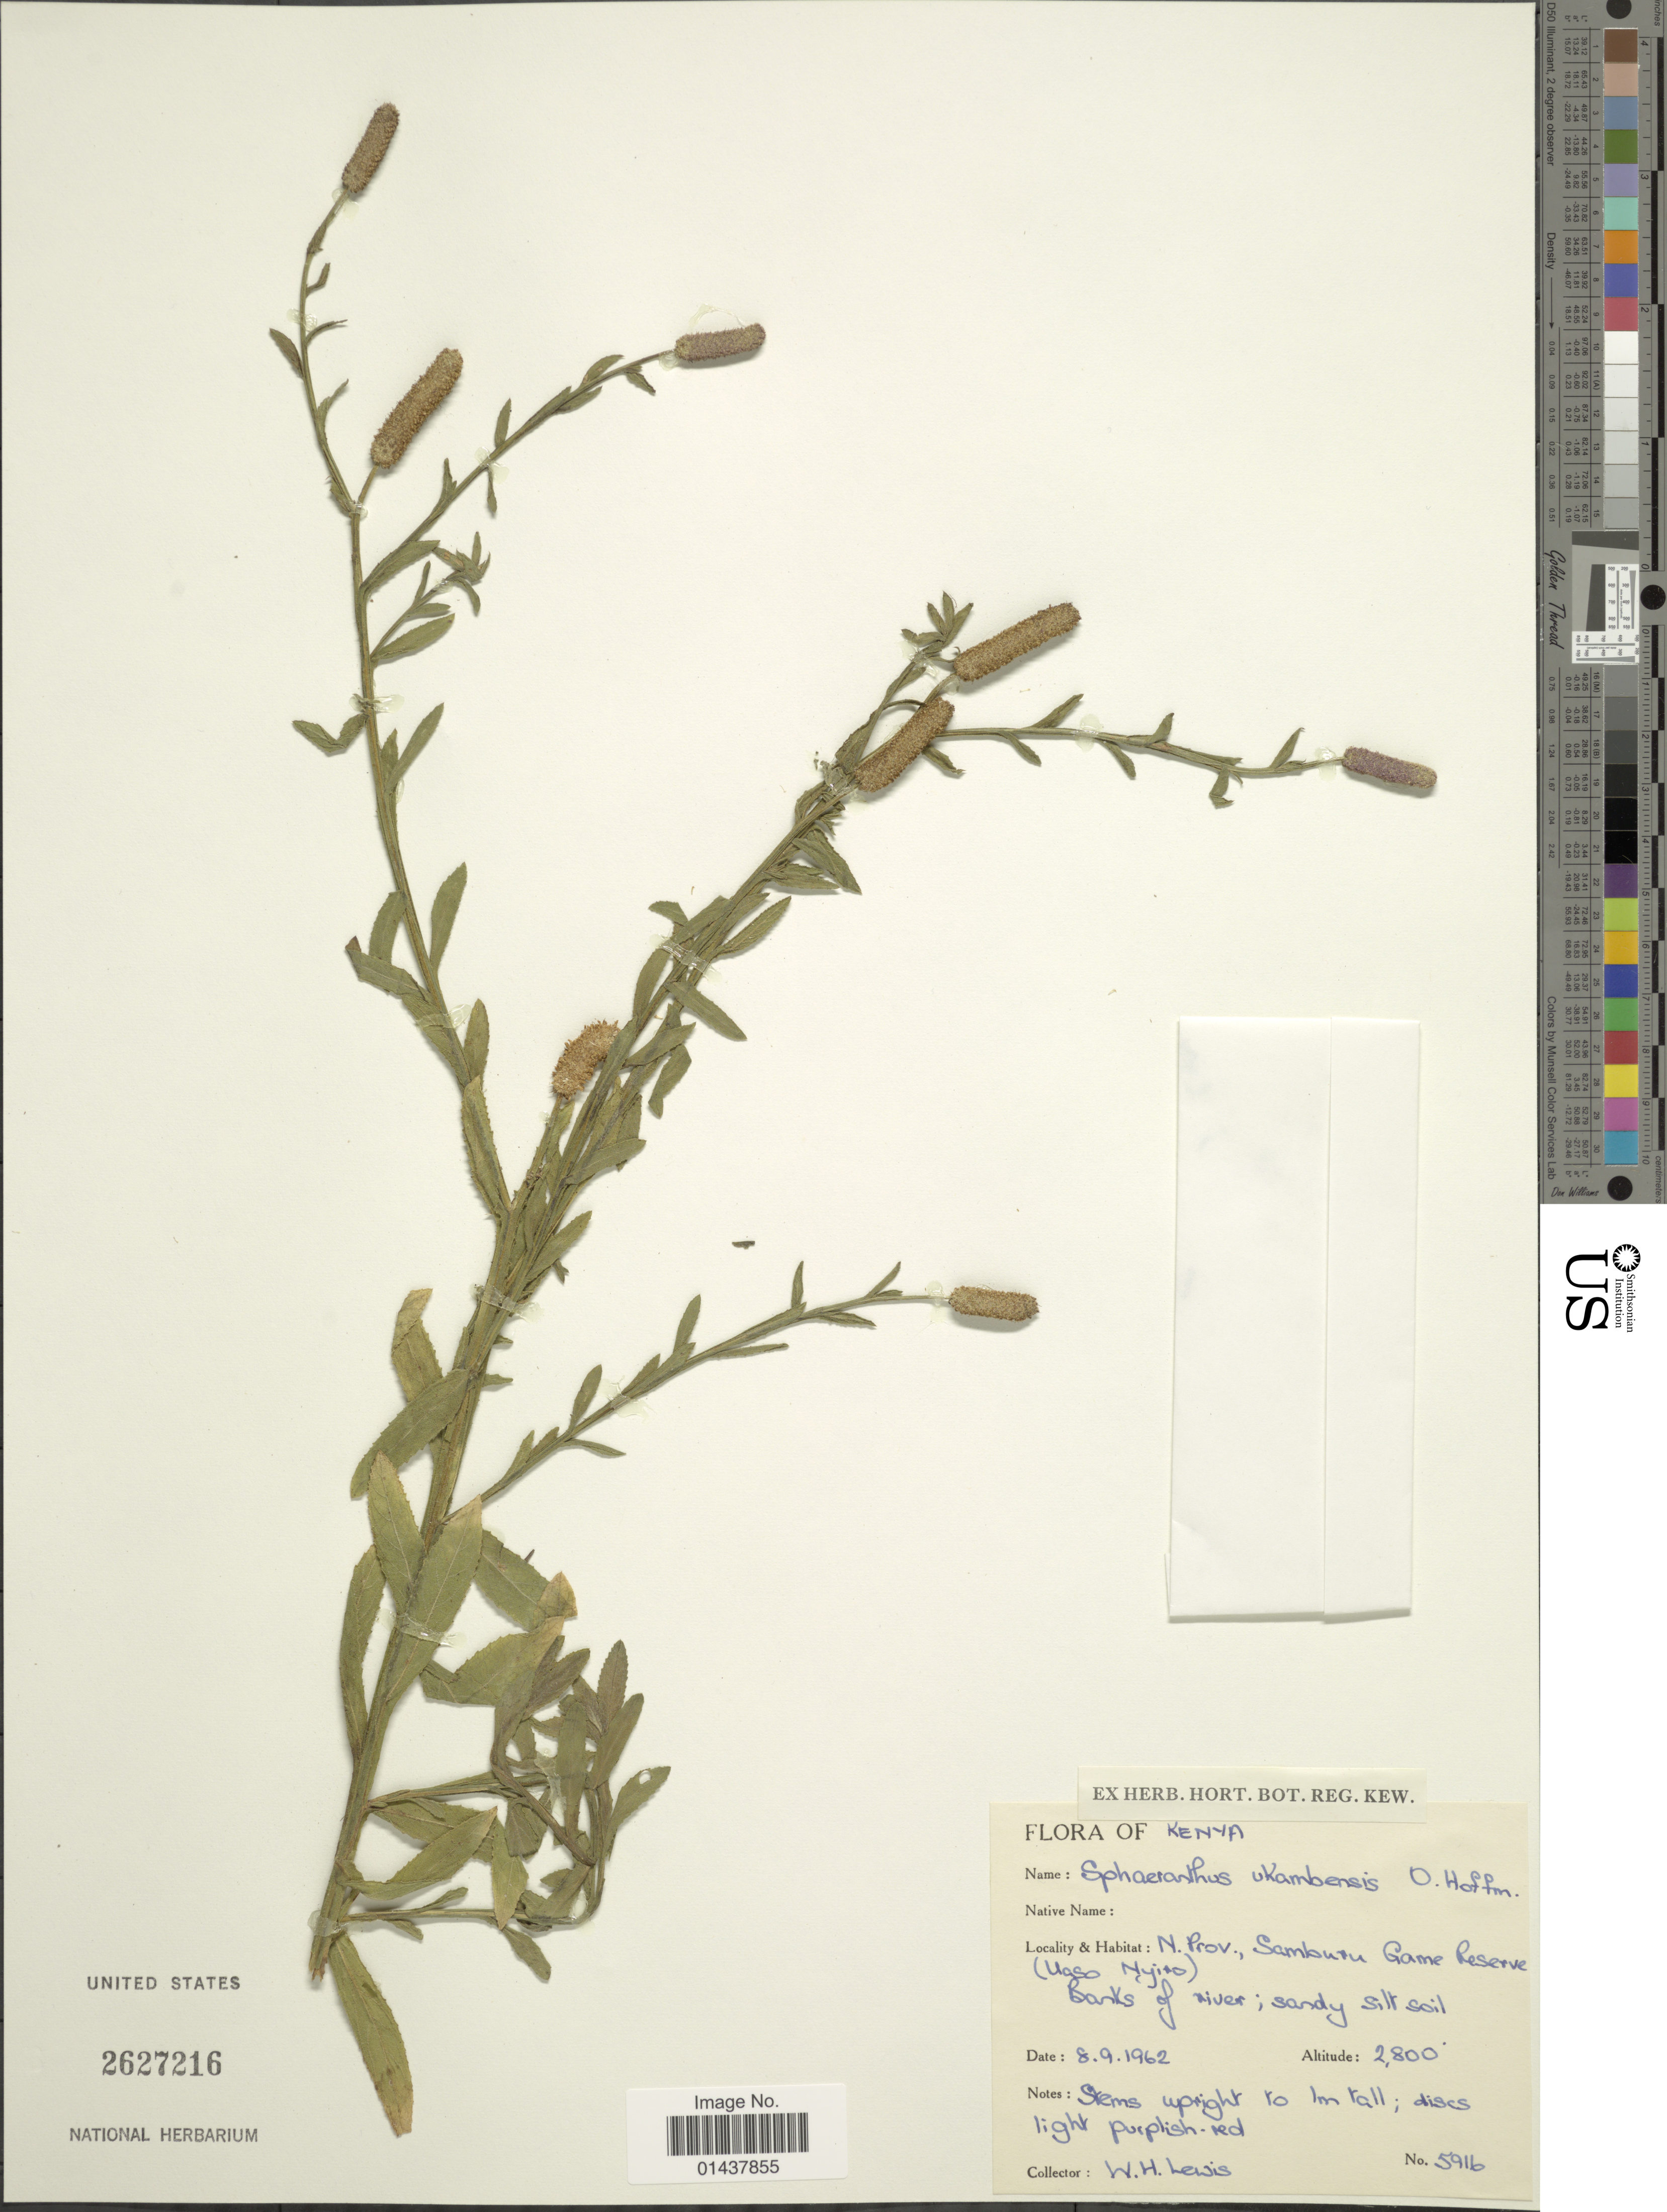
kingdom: Plantae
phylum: Tracheophyta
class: Magnoliopsida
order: Asterales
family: Asteraceae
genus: Sphaeranthus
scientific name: Sphaeranthus ukambensis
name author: Vatke & O. Hoffm.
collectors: W. H. Lewis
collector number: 5916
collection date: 1962-09-08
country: Kenya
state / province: Samburu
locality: N. Province, Samburu Game Reserve (Uaso Nyito) [interpreted]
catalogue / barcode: US 2627216